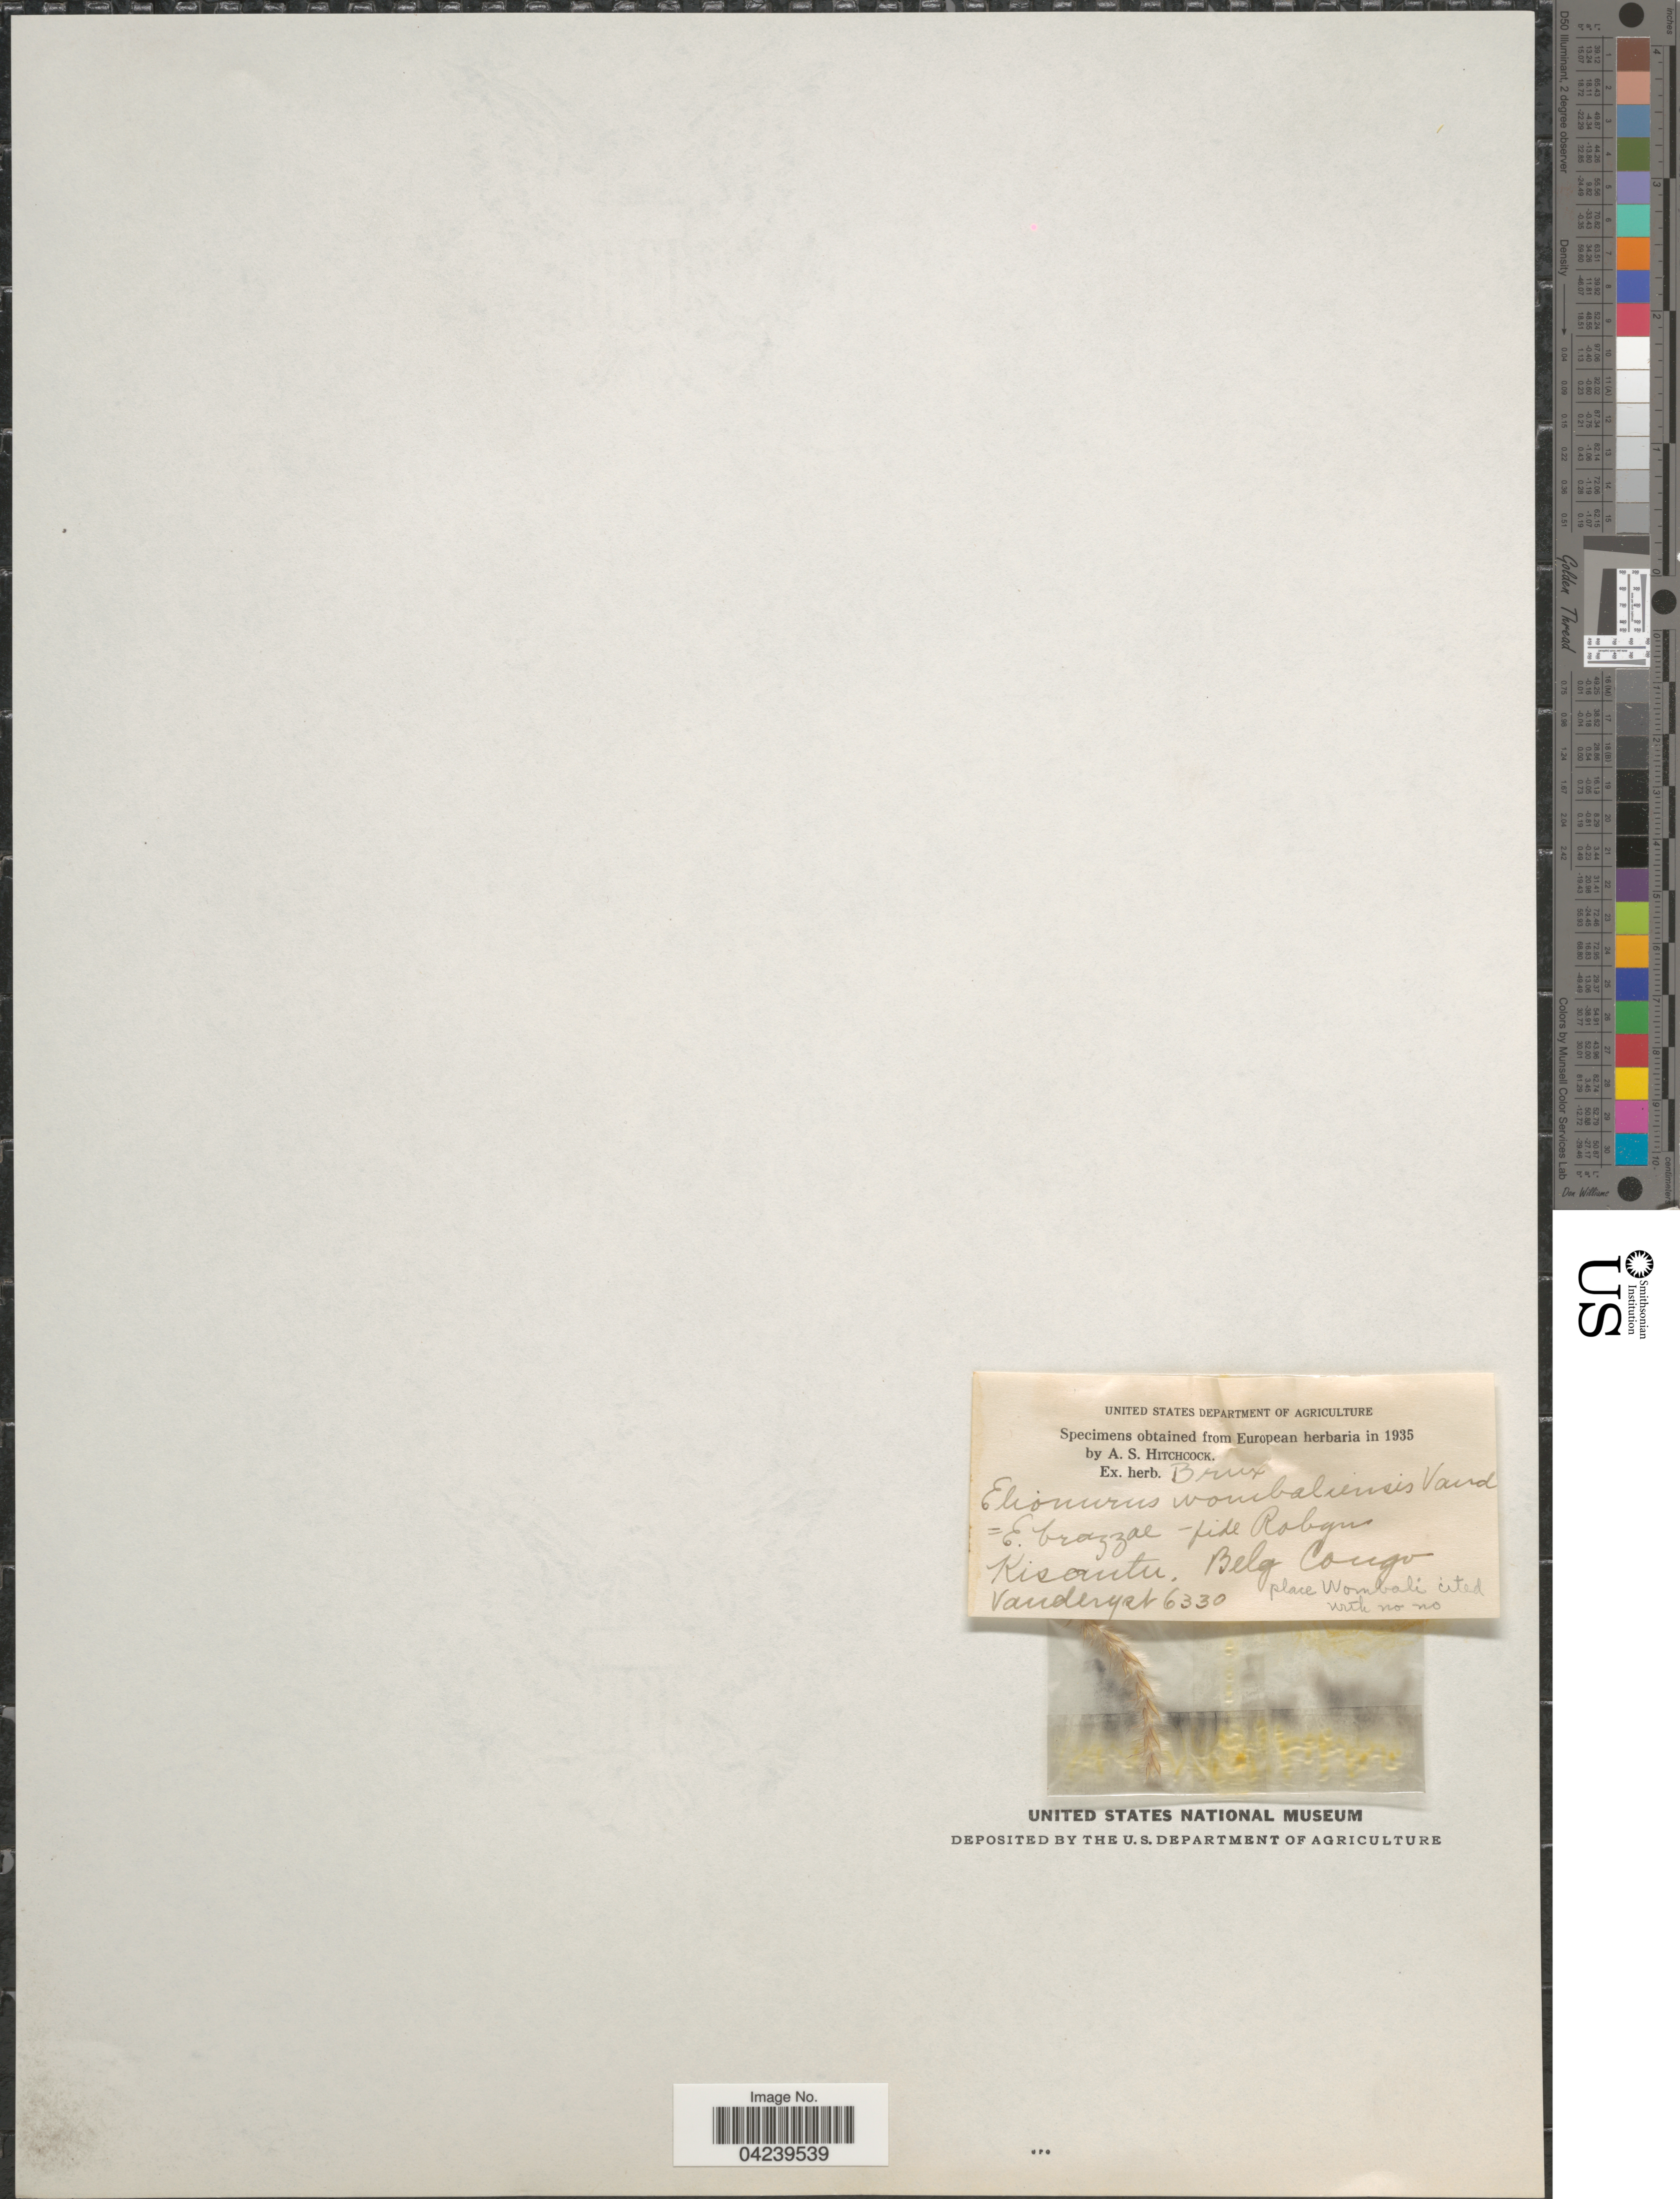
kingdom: Plantae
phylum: Tracheophyta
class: Liliopsida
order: Poales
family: Poaceae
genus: Elionurus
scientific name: Elionurus platypus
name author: (Trin.) Hack.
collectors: Vanderyst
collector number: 6330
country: Congo, Democratic Republic of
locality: Kisantu, Belg Congo.